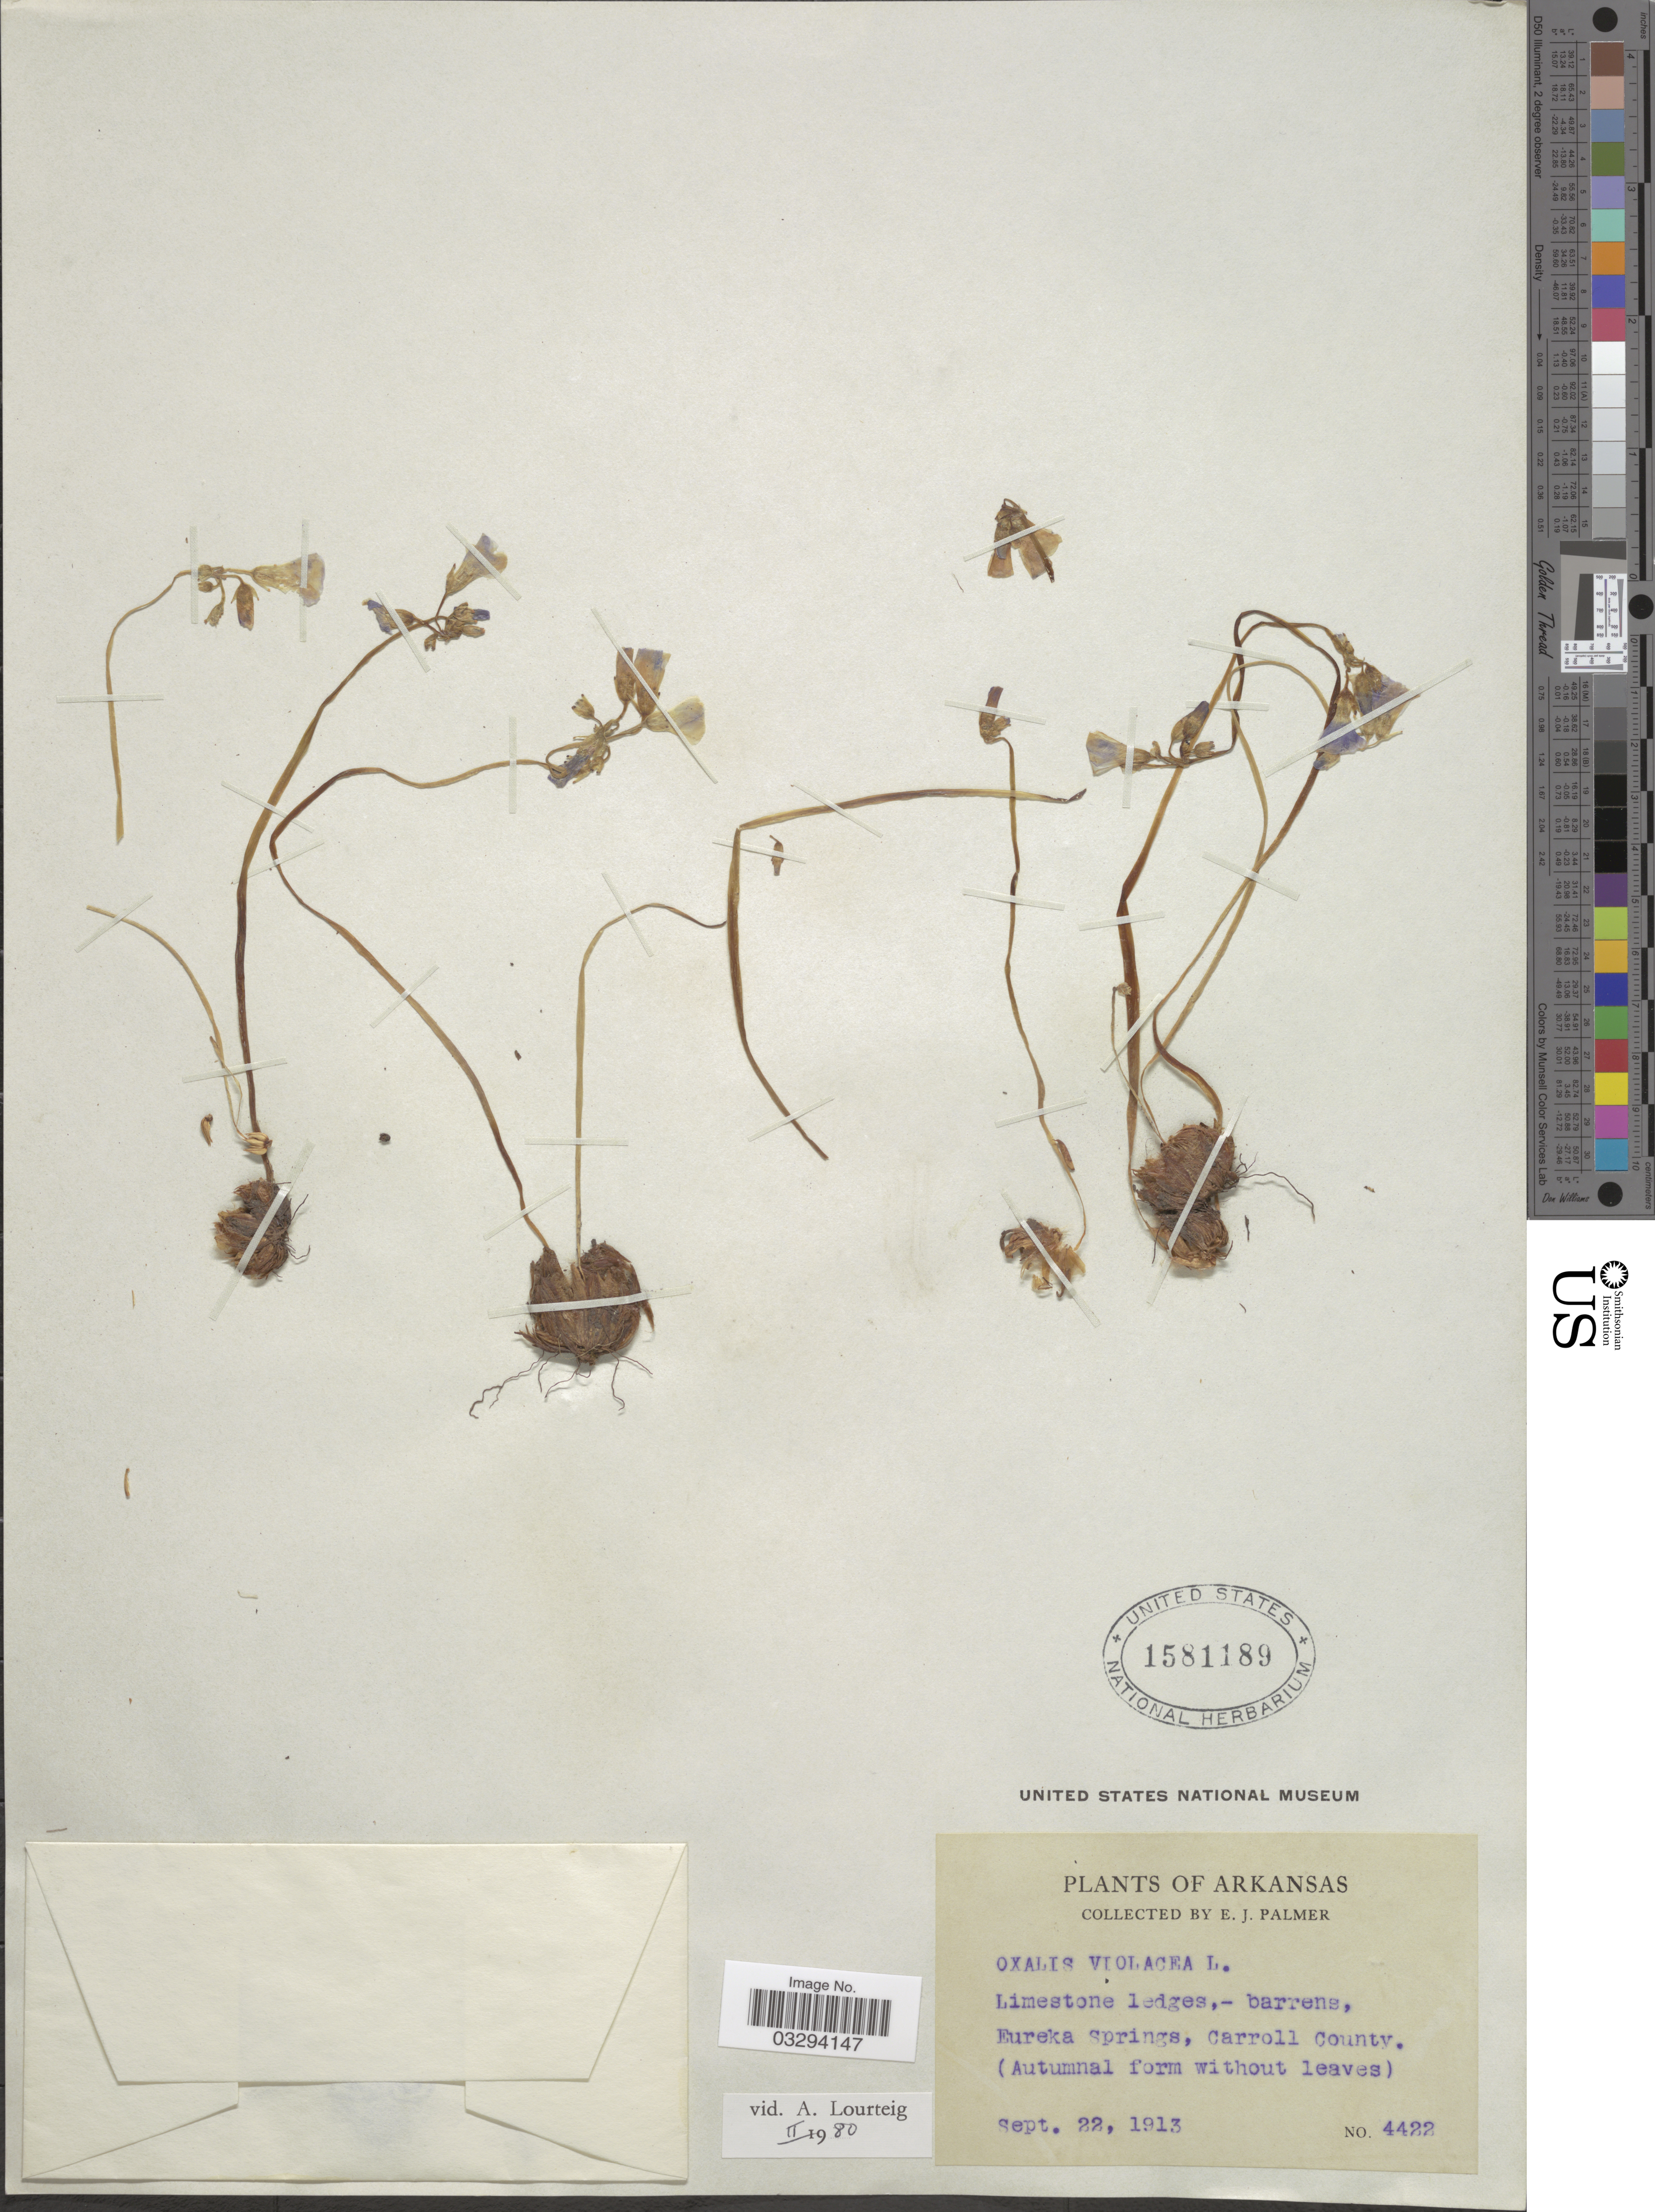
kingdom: Plantae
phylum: Tracheophyta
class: Magnoliopsida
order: Oxalidales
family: Oxalidaceae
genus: Oxalis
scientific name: Oxalis violacea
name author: L.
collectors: E. J. Palmer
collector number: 4422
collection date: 1913-09-22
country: United States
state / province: Arkansas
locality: Eureka Springs, Carroll County.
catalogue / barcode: US 1581189